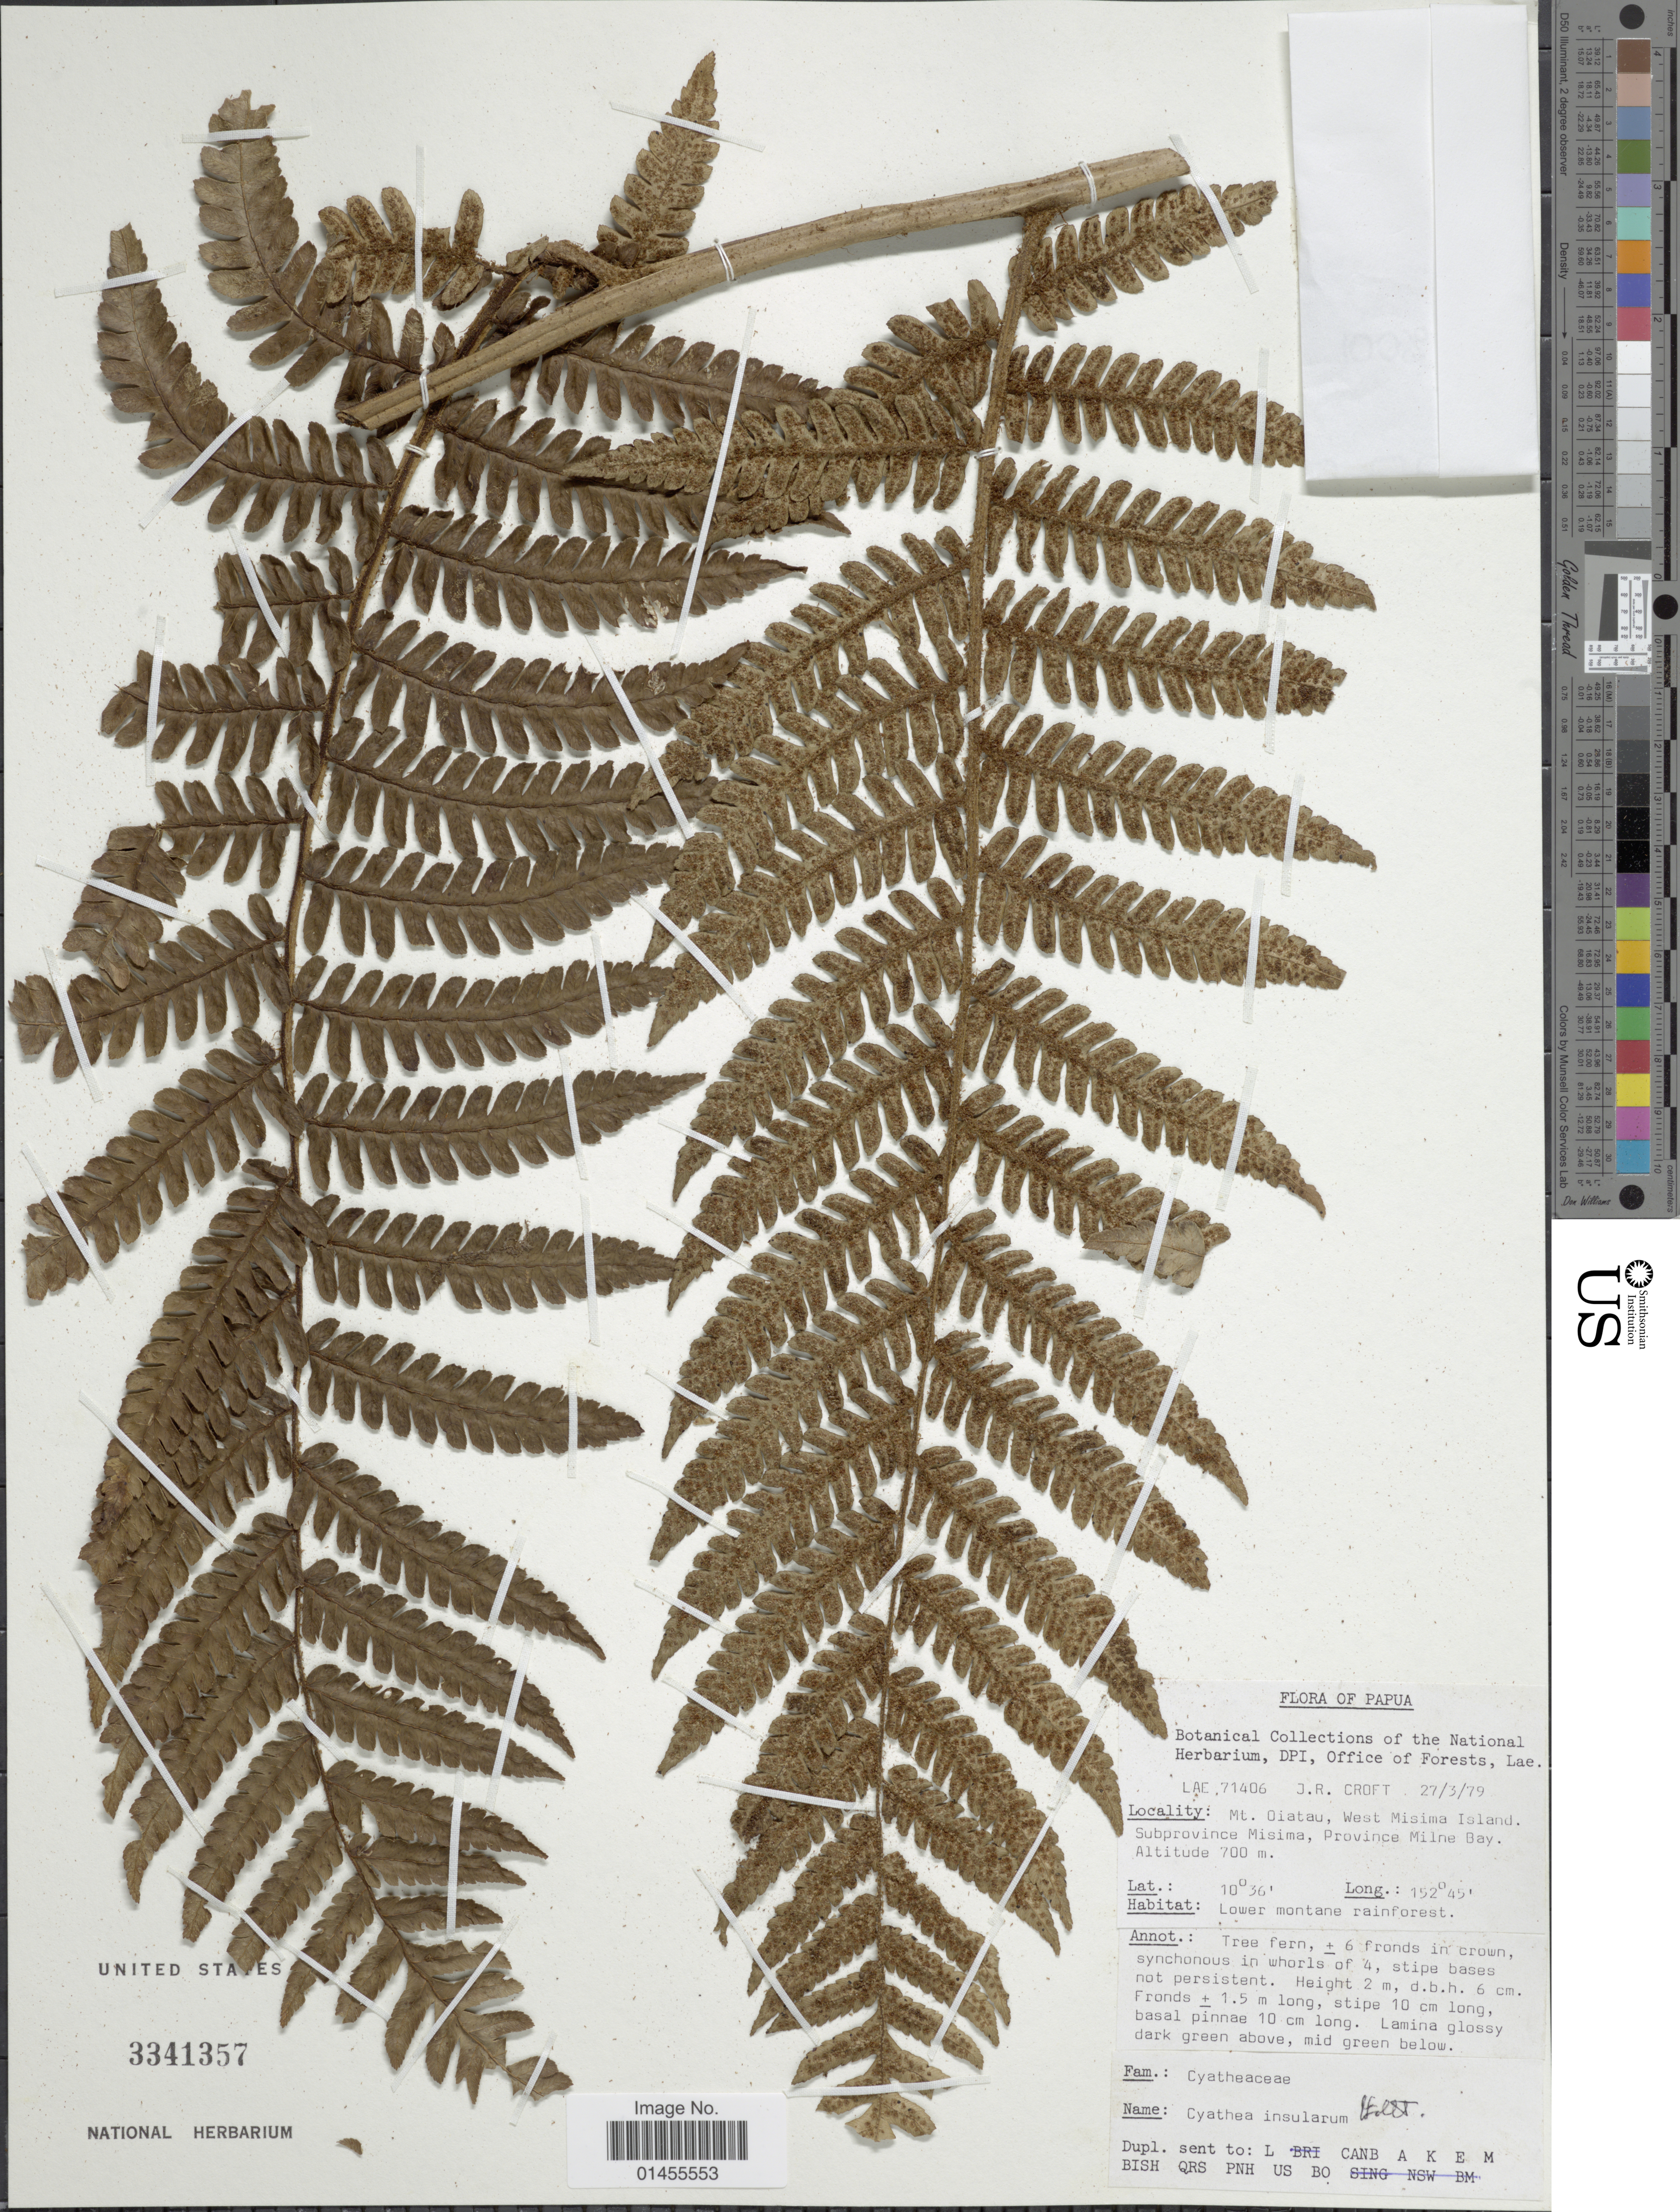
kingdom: Plantae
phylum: Tracheophyta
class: Polypodiopsida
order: Cyatheales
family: Cyatheaceae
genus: Alsophila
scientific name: Alsophila insulana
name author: (Holttum) R.M. Tryon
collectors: J. R. Croft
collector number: LAE 71406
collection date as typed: Transcribed d/m/y: 27/3/79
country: Papua New Guinea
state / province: Milne Bay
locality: Mt. Oiatau, West Misima Island. Subprovince Misima,Province Milne Bay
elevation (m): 700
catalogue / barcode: US 3341357